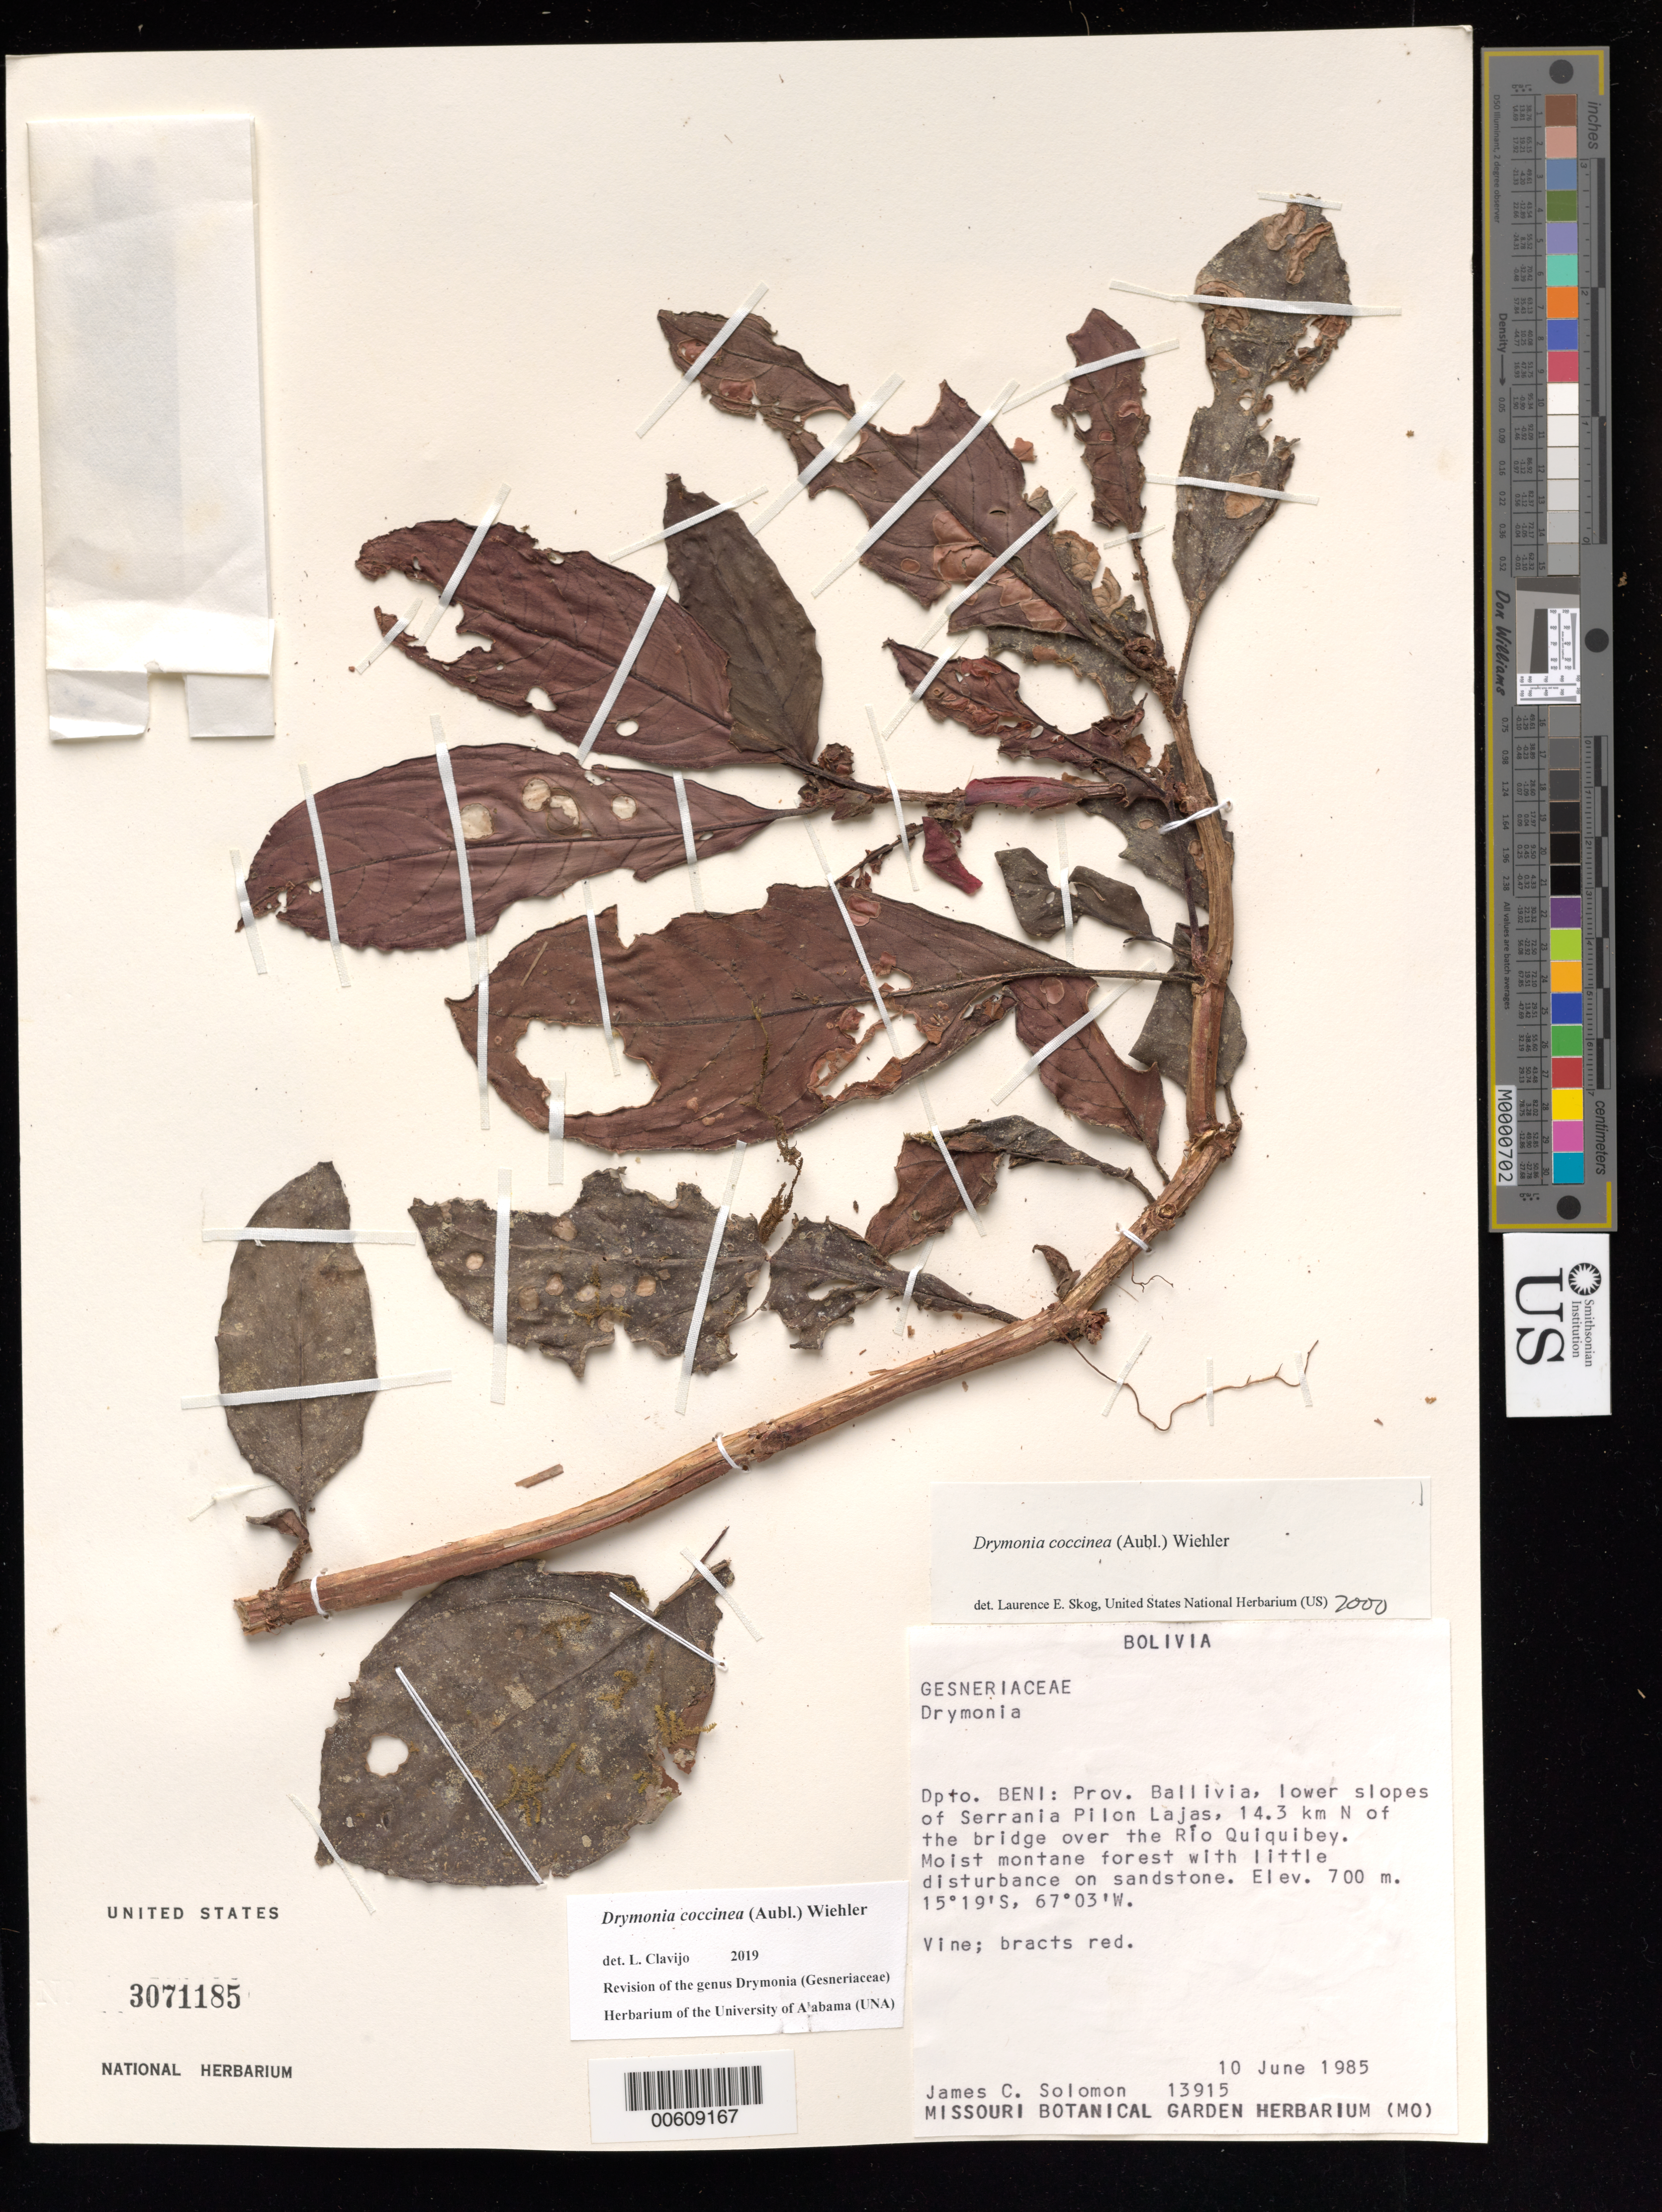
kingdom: Plantae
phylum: Tracheophyta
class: Magnoliopsida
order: Lamiales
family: Gesneriaceae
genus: Drymonia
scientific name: Drymonia coccinea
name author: (Aubl.) Wiehler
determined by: Skog, Laurence E.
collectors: J. C. Solomon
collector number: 13915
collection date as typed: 10 Jun 1985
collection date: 1985-06-10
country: Bolivia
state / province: Beni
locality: Prov. Ballivia; lower slopes of Serrania Pilon Lajas, 14.3 km N of the bridge over the Río Quiquibey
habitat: Moist montane forest with little disturbance on sandstone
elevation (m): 700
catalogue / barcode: US 3071185